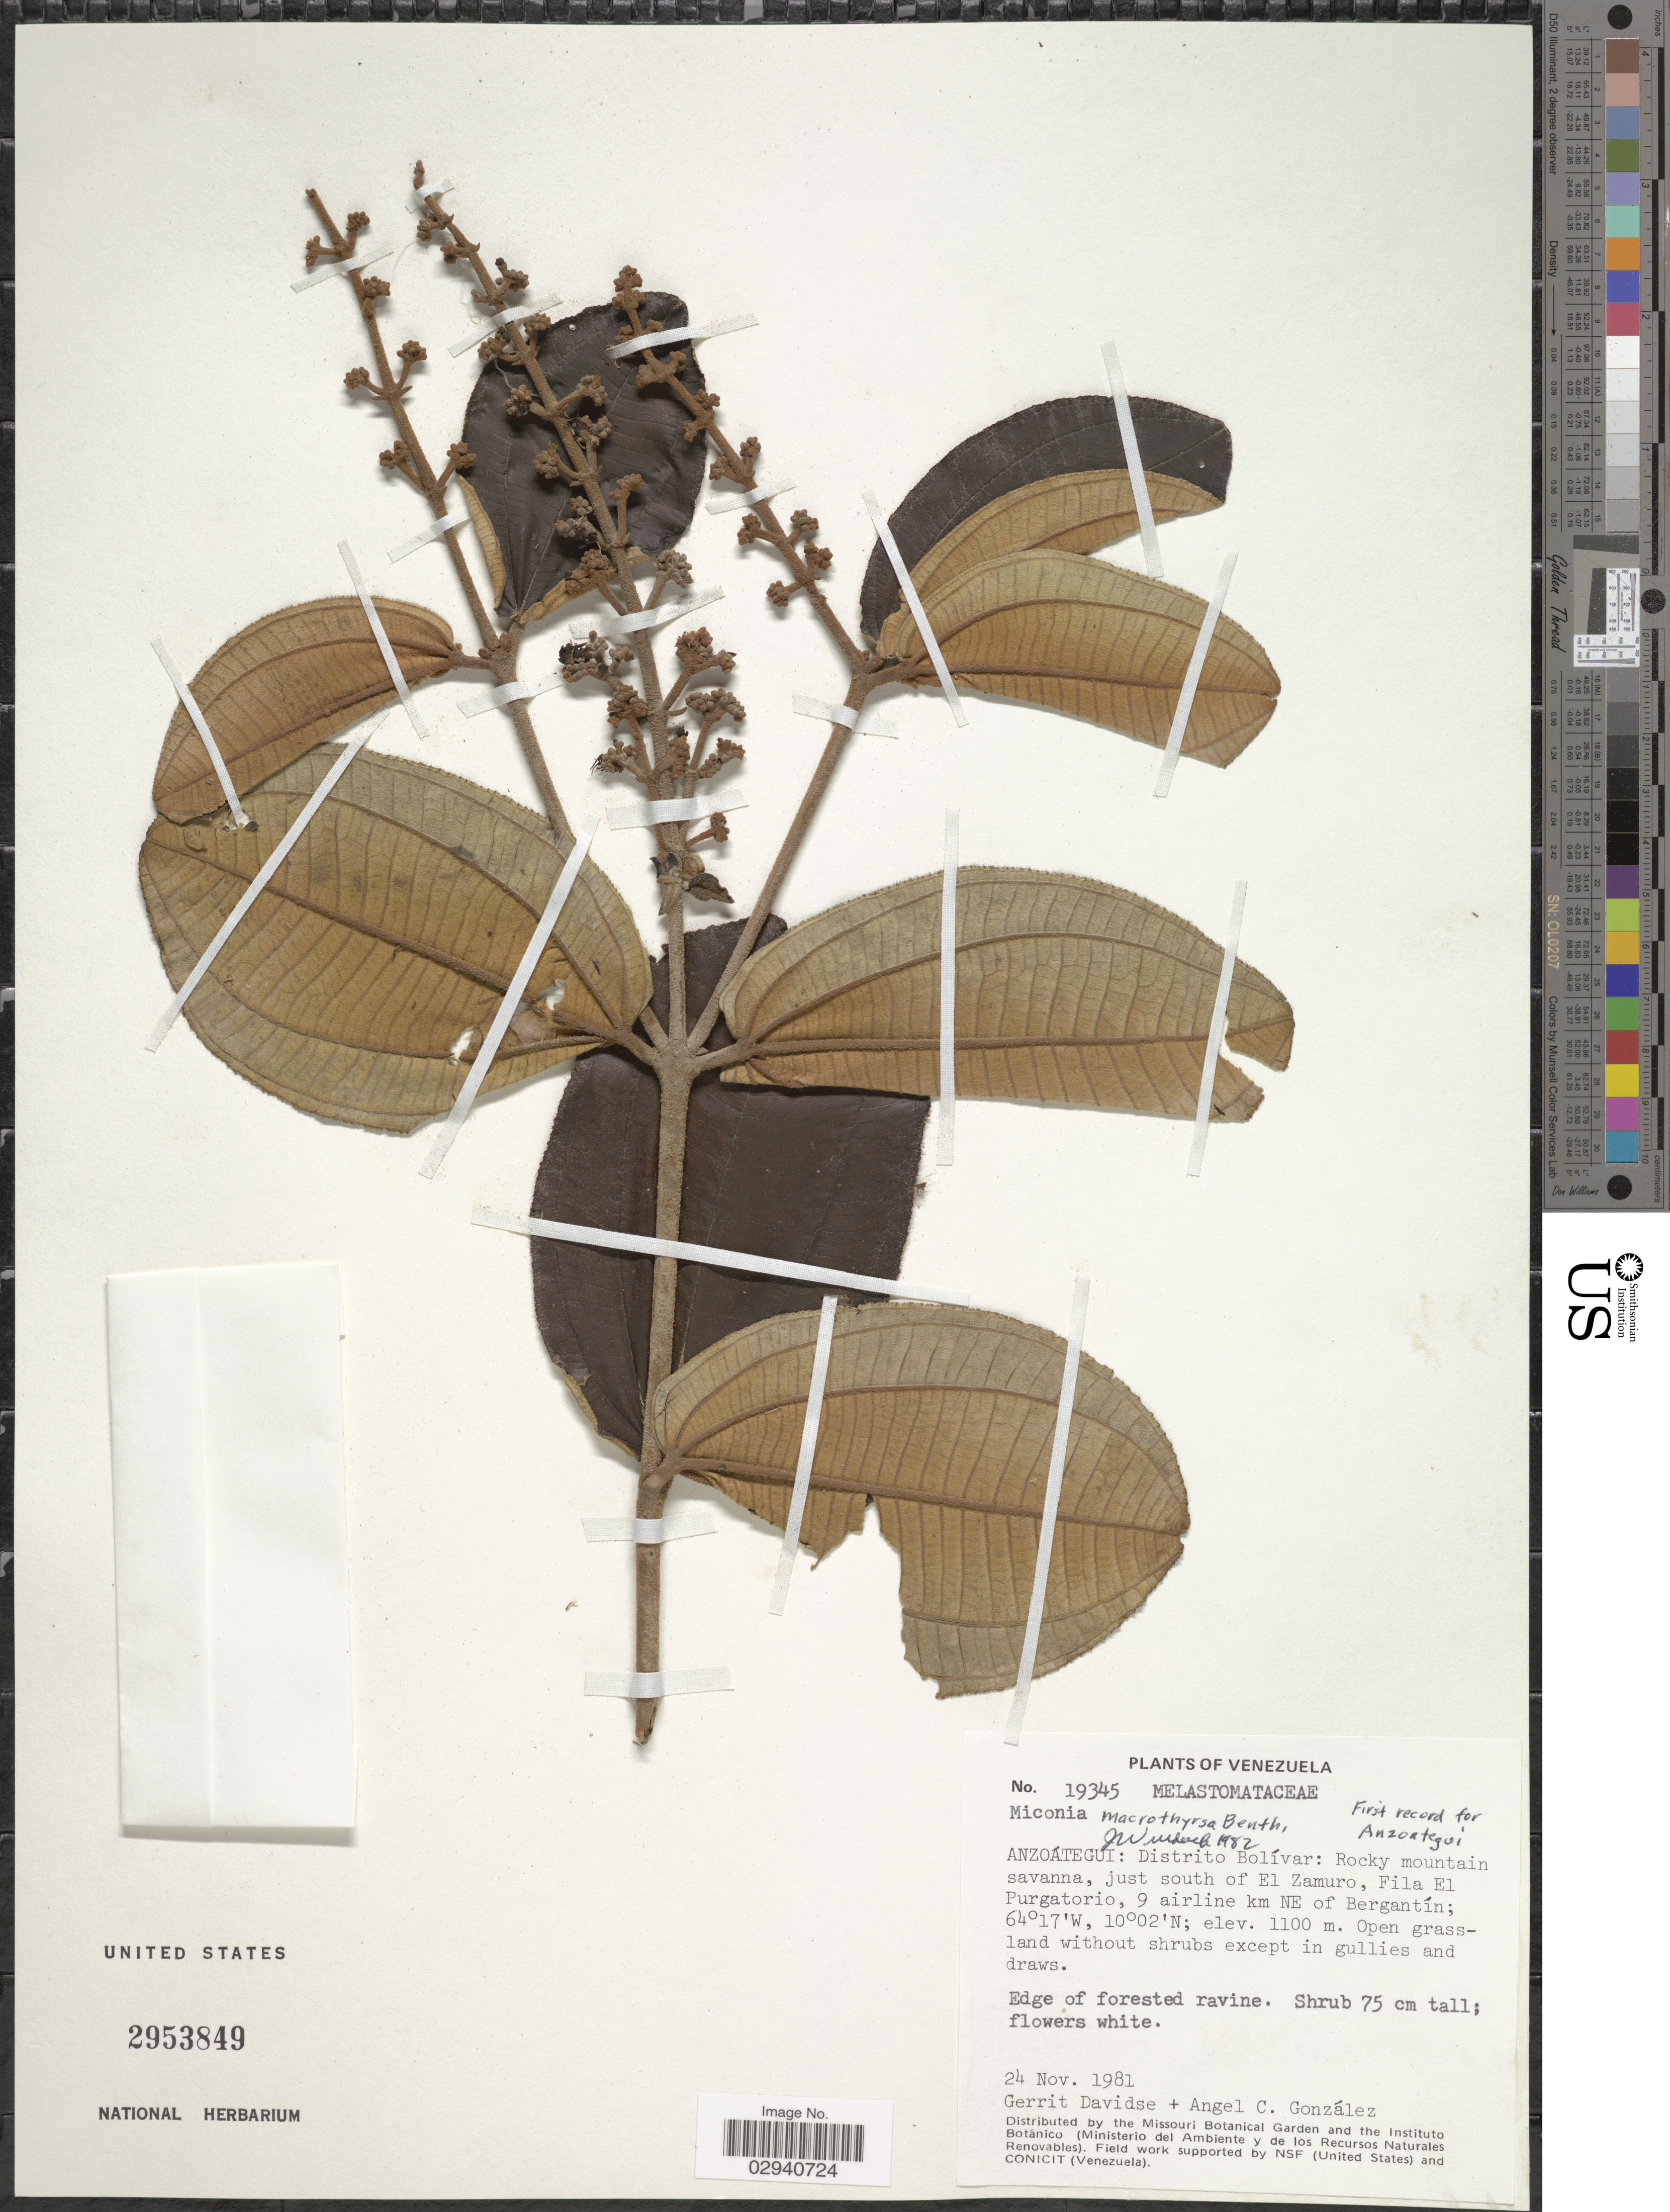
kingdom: Plantae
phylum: Tracheophyta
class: Magnoliopsida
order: Myrtales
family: Melastomataceae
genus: Miconia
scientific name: Miconia macrothyrsa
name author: Benth.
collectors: G. Davidse & A. C. González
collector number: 19345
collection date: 1981-11-24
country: Venezuela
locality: Anzoátegui: Distrito Bolívar: Rocky mountain savanna, just south of El Zamuro, Fila El Purgatorio, 9 airline km NE of Bergantín.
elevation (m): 1100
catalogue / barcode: US 2953849